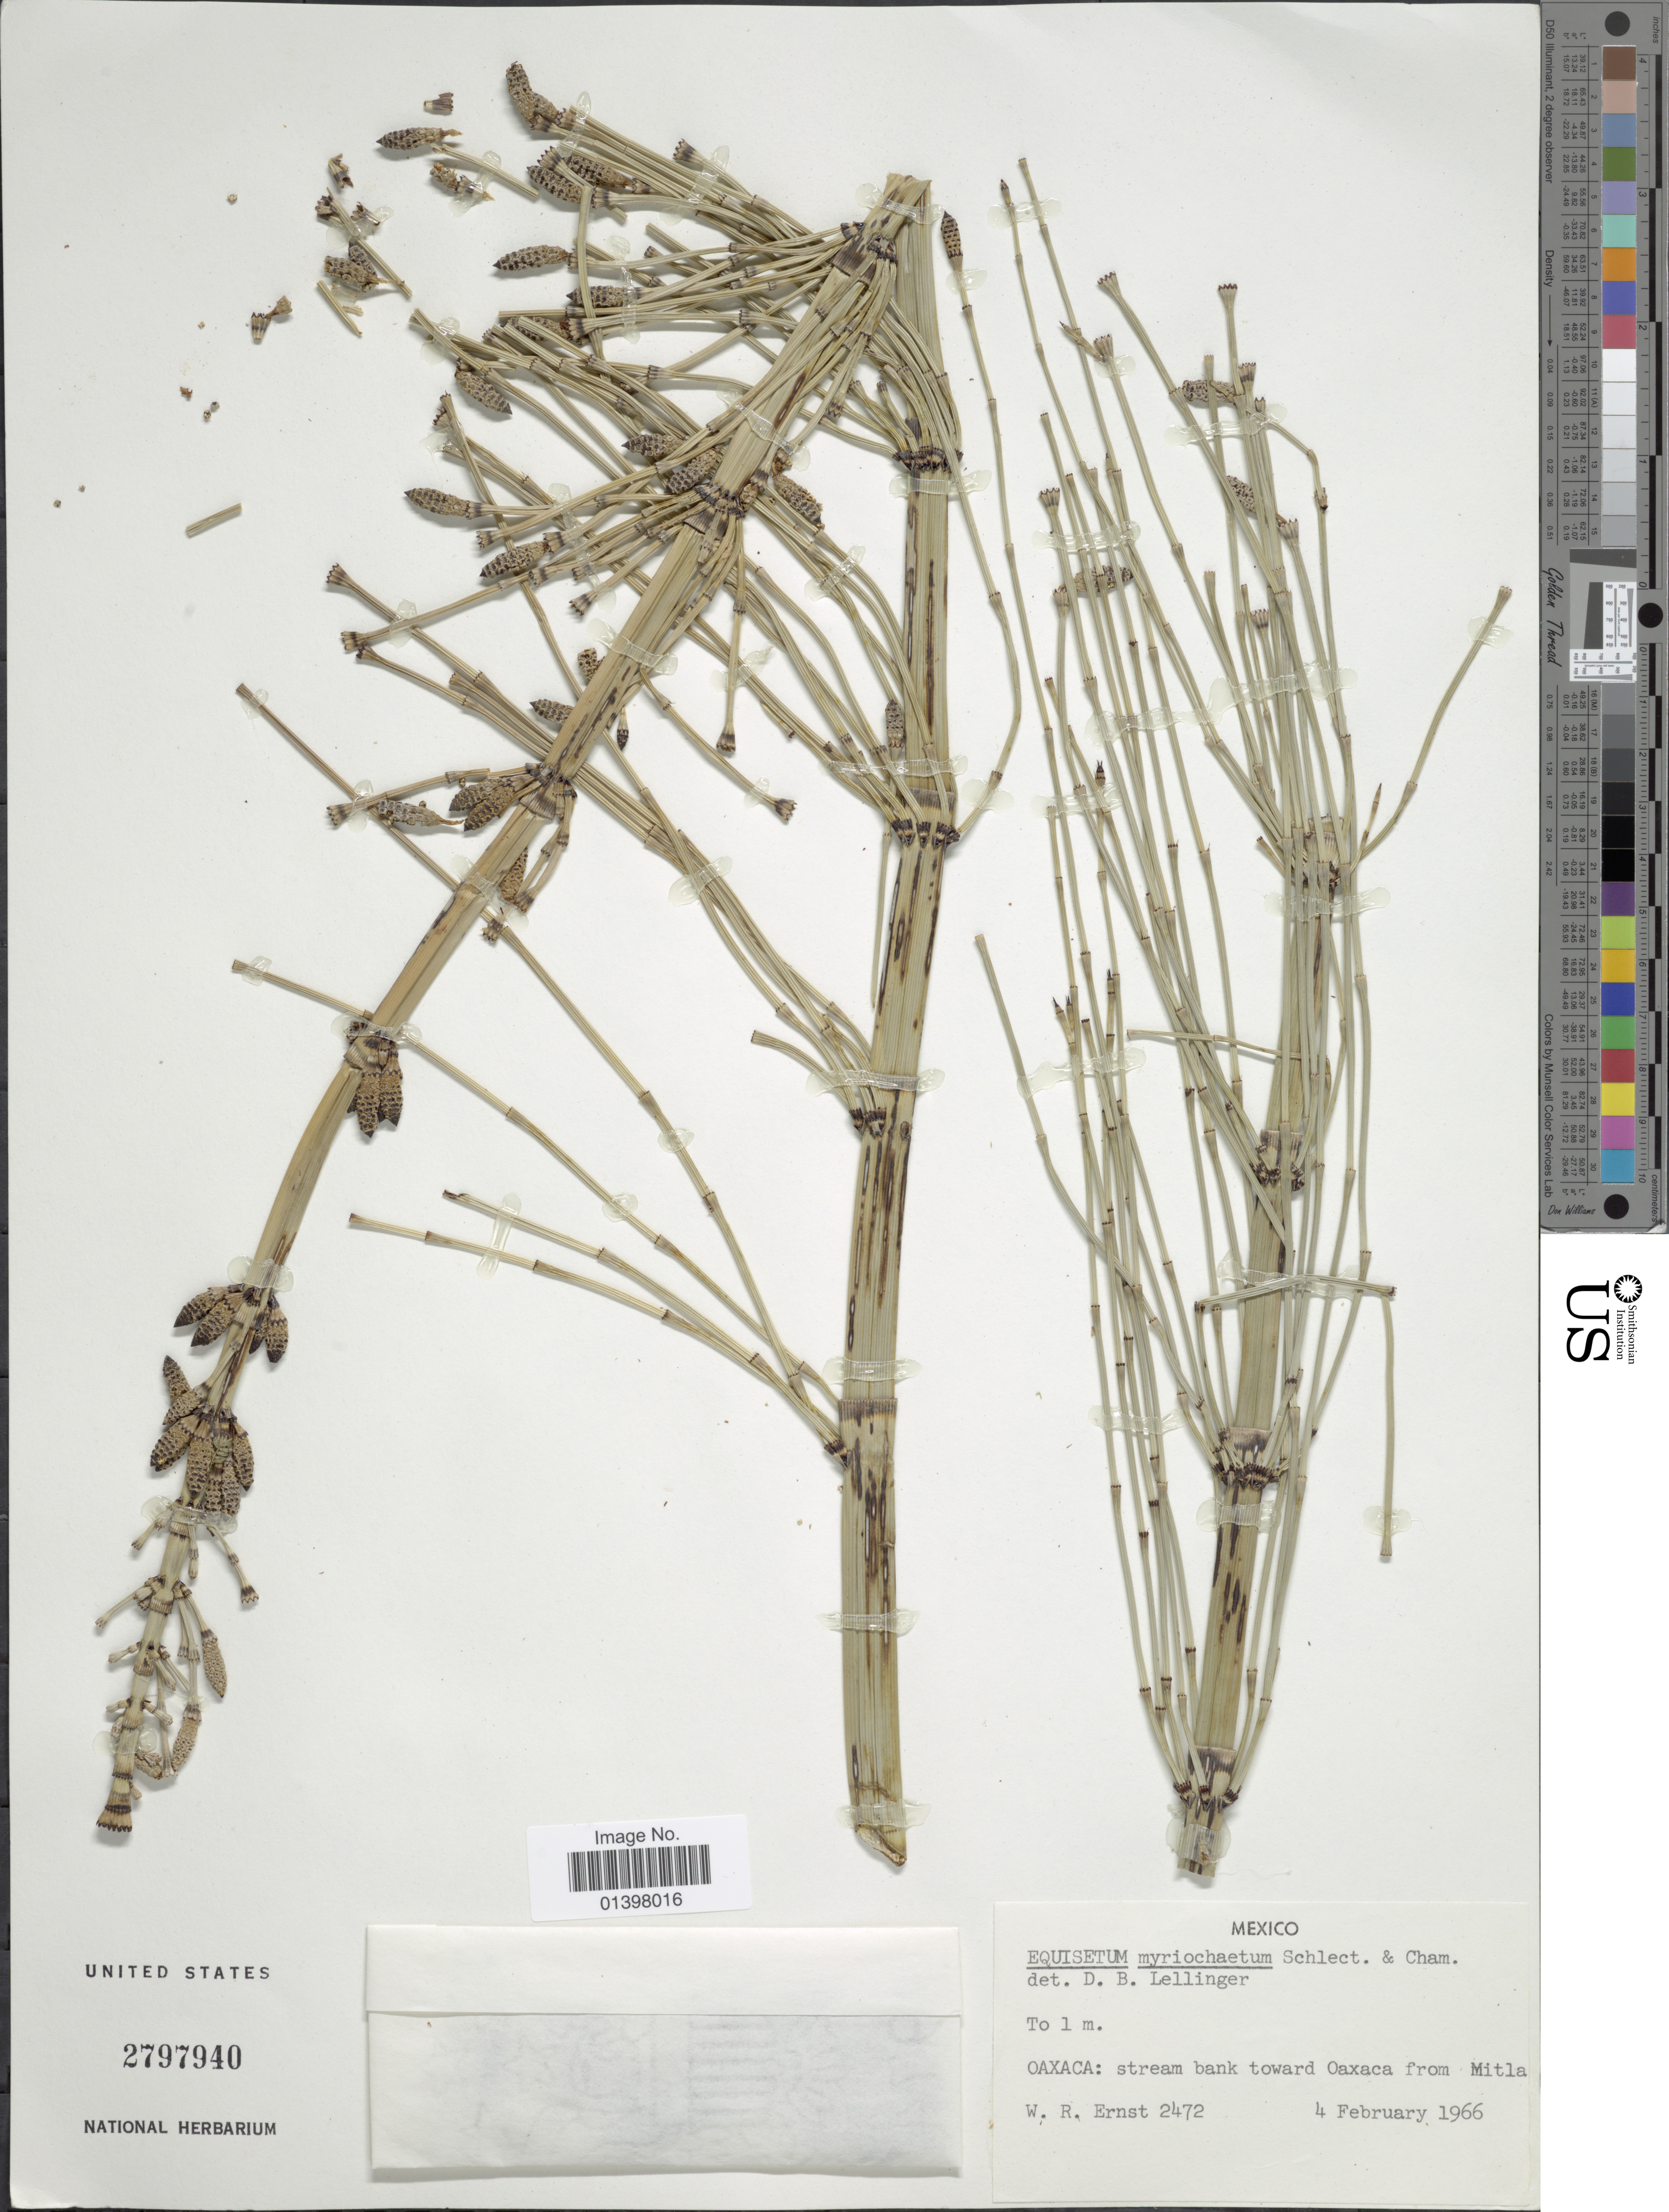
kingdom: Plantae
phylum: Tracheophyta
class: Polypodiopsida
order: Equisetales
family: Equisetaceae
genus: Equisetum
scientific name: Equisetum myriochaetum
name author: Schltdl. & Cham.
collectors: W. R. Ernst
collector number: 2472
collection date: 1966-02-04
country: Mexico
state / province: Oaxaca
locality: Stream bank toward Oaxaca from Mitla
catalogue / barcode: US 2797940